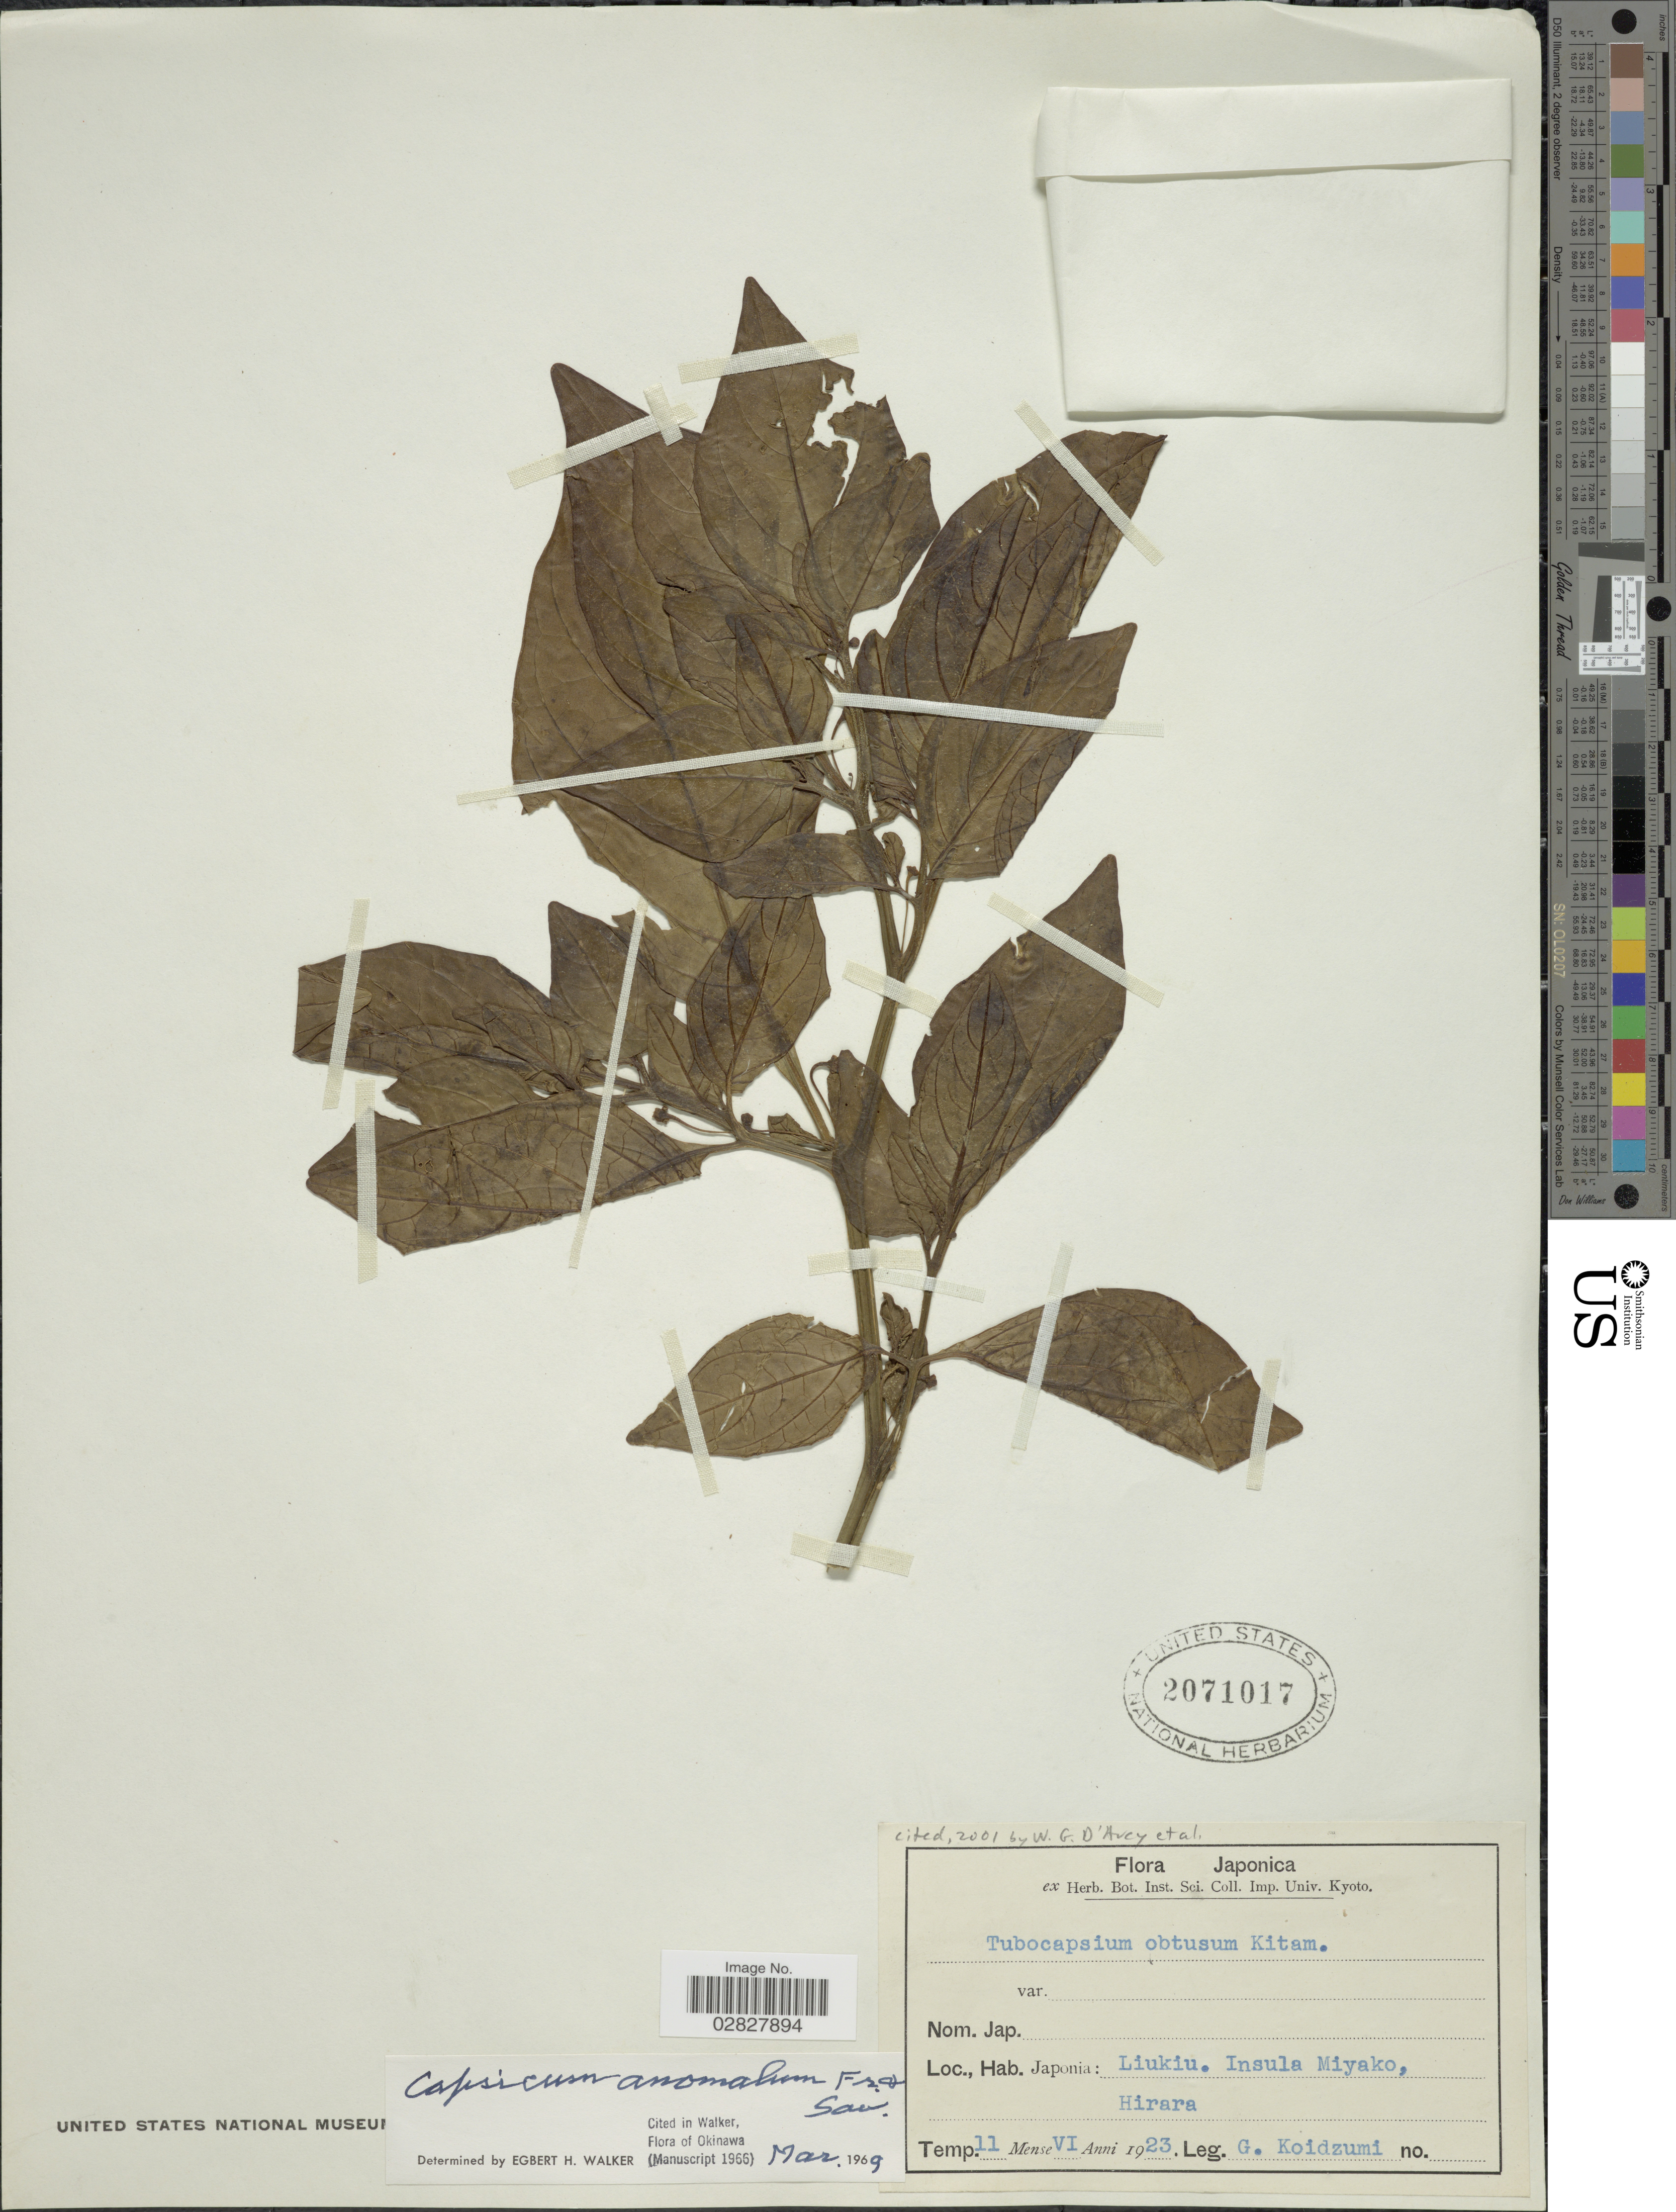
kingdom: Plantae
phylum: Tracheophyta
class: Magnoliopsida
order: Solanales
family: Solanaceae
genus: Tubocapsicum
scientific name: Tubocapsicum obtusum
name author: (Makino) Kitam.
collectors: G. Koidzumi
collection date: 1923-06-11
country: Japan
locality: Japonia: Liukiu, Insula Miyako, Hirara.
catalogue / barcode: US 2071017